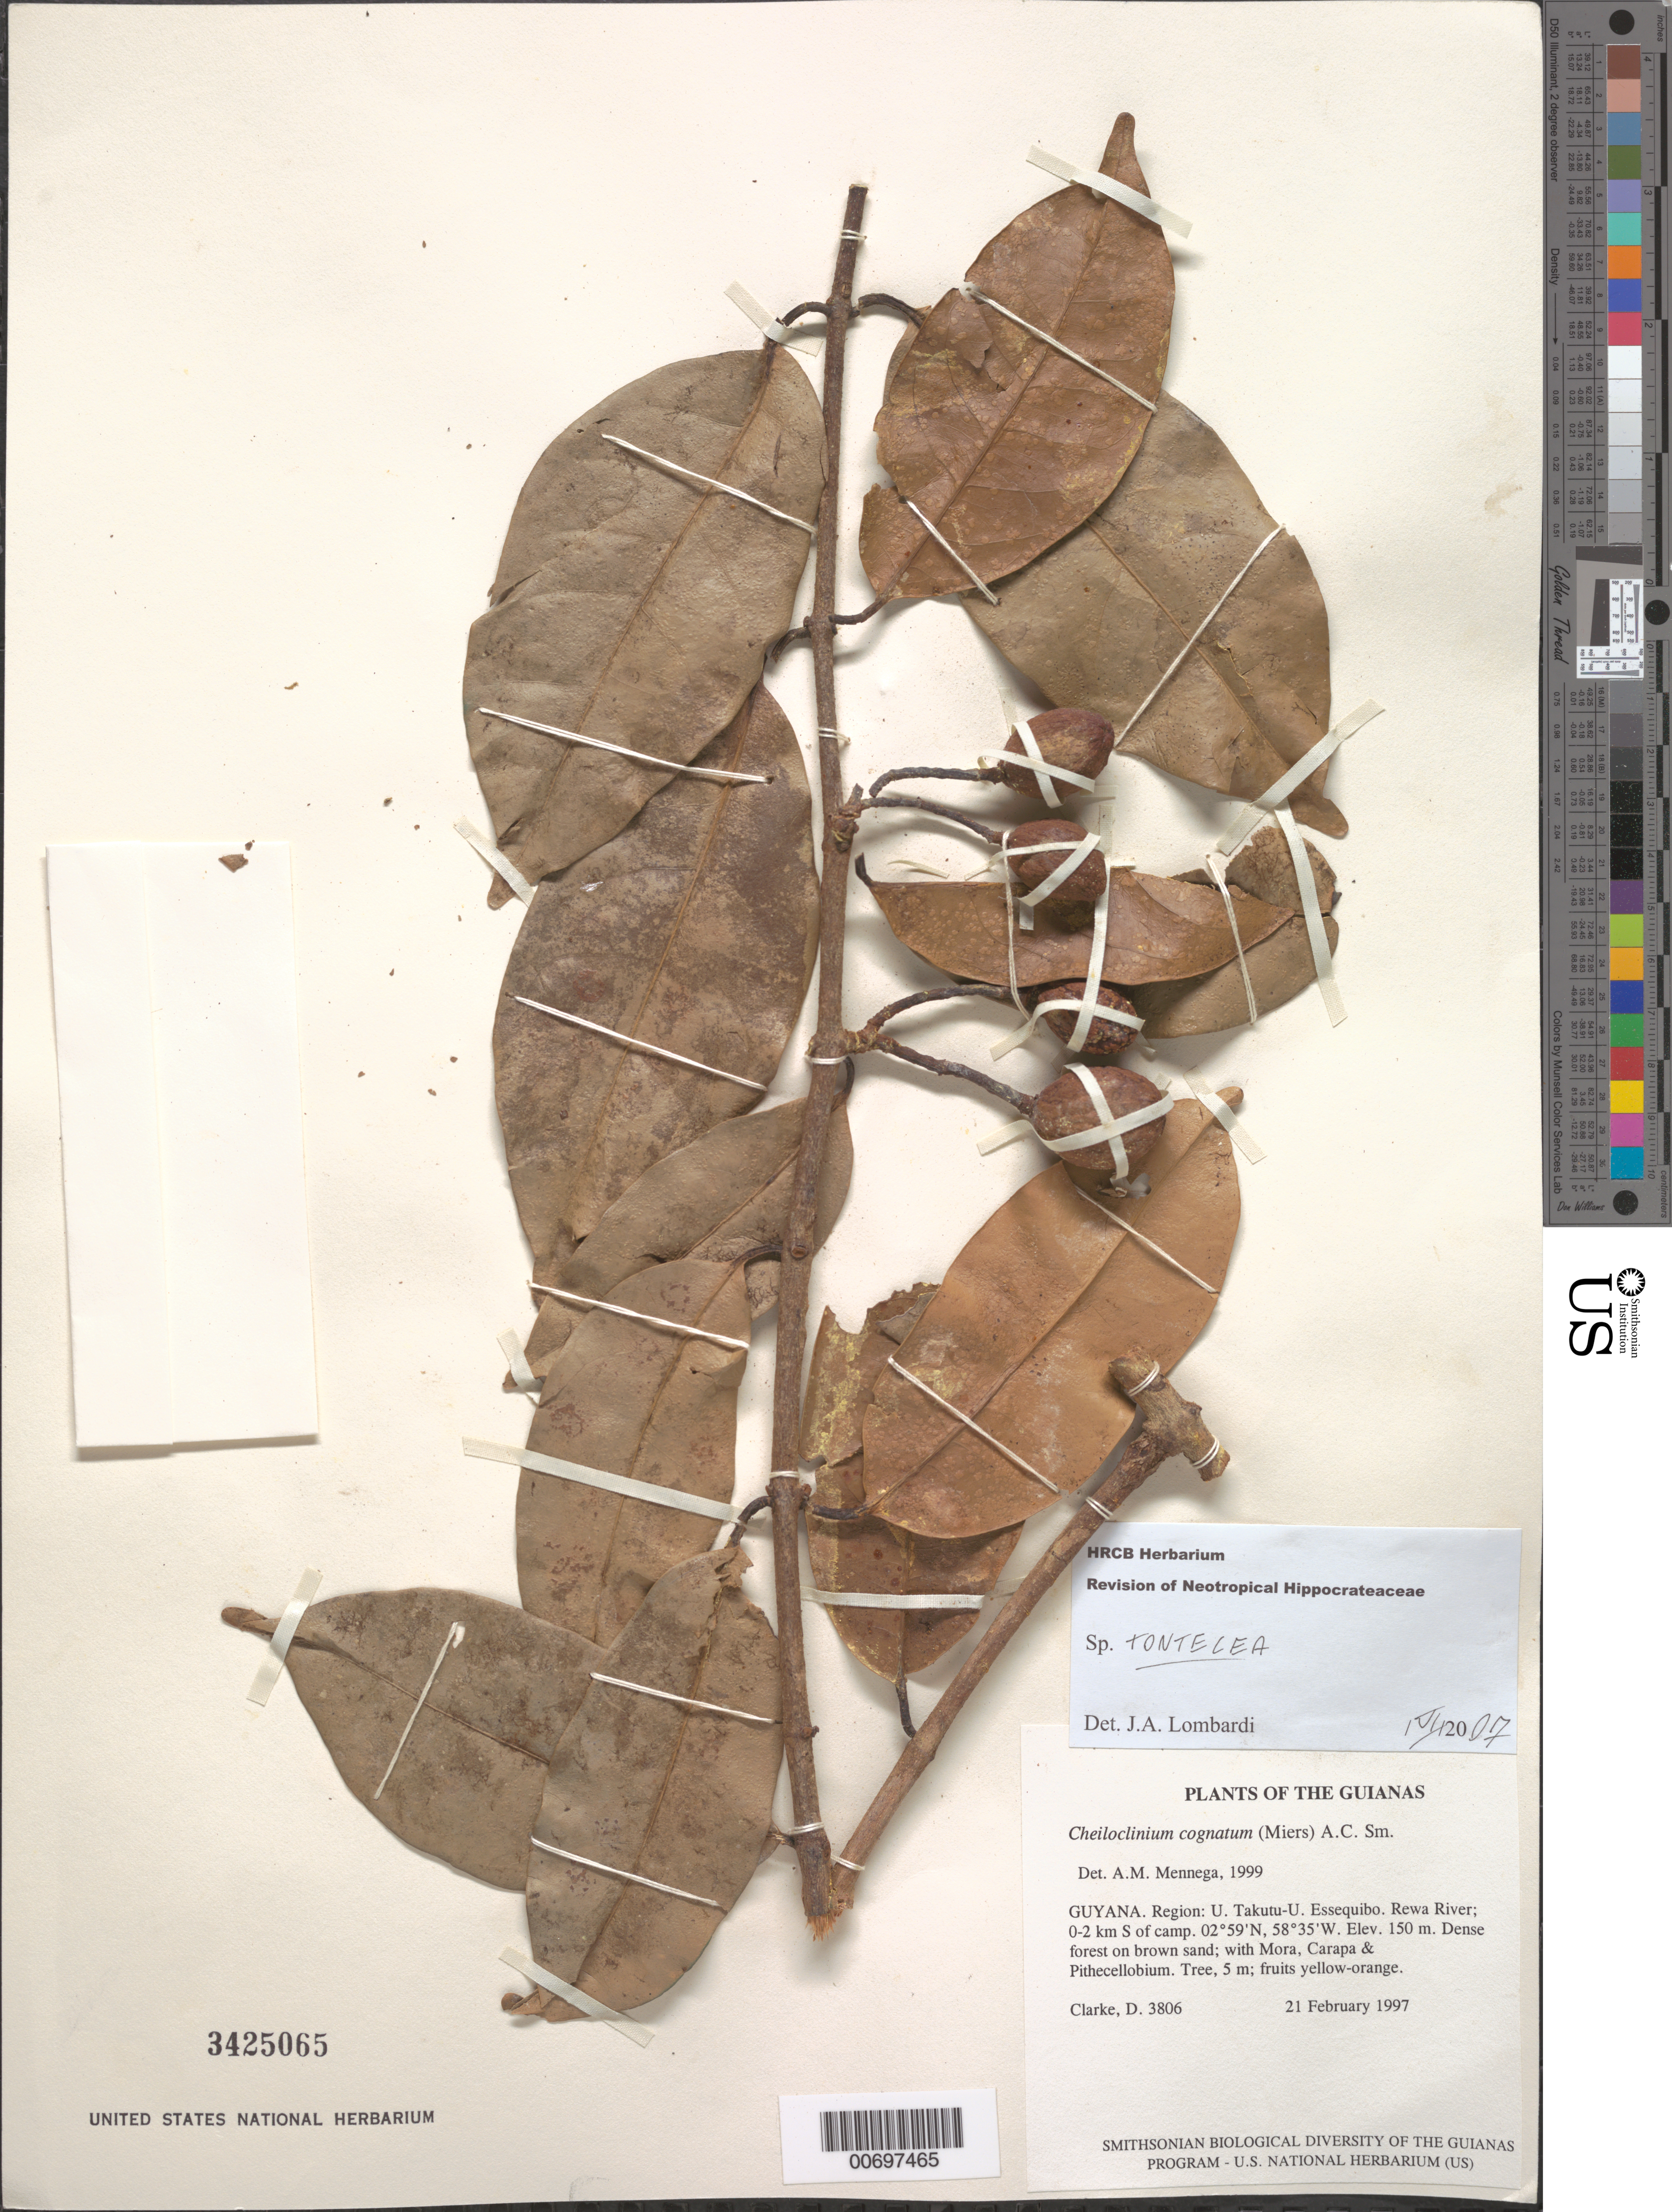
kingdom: Plantae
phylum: Tracheophyta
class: Magnoliopsida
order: Celastrales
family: Celastraceae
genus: Tontelea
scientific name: Tontelea sp.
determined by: Lombardi, Julio A.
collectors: H. D. Clarke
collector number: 3806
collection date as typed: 21 February 1997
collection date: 1997-02-21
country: Guyana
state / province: U. Takutu-U. Essequibo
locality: Rewa River; 0-2 km S of camp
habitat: Dense forest on brown sand; with Mora, Carapa & Pithecellobium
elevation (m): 150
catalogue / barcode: US 3425065